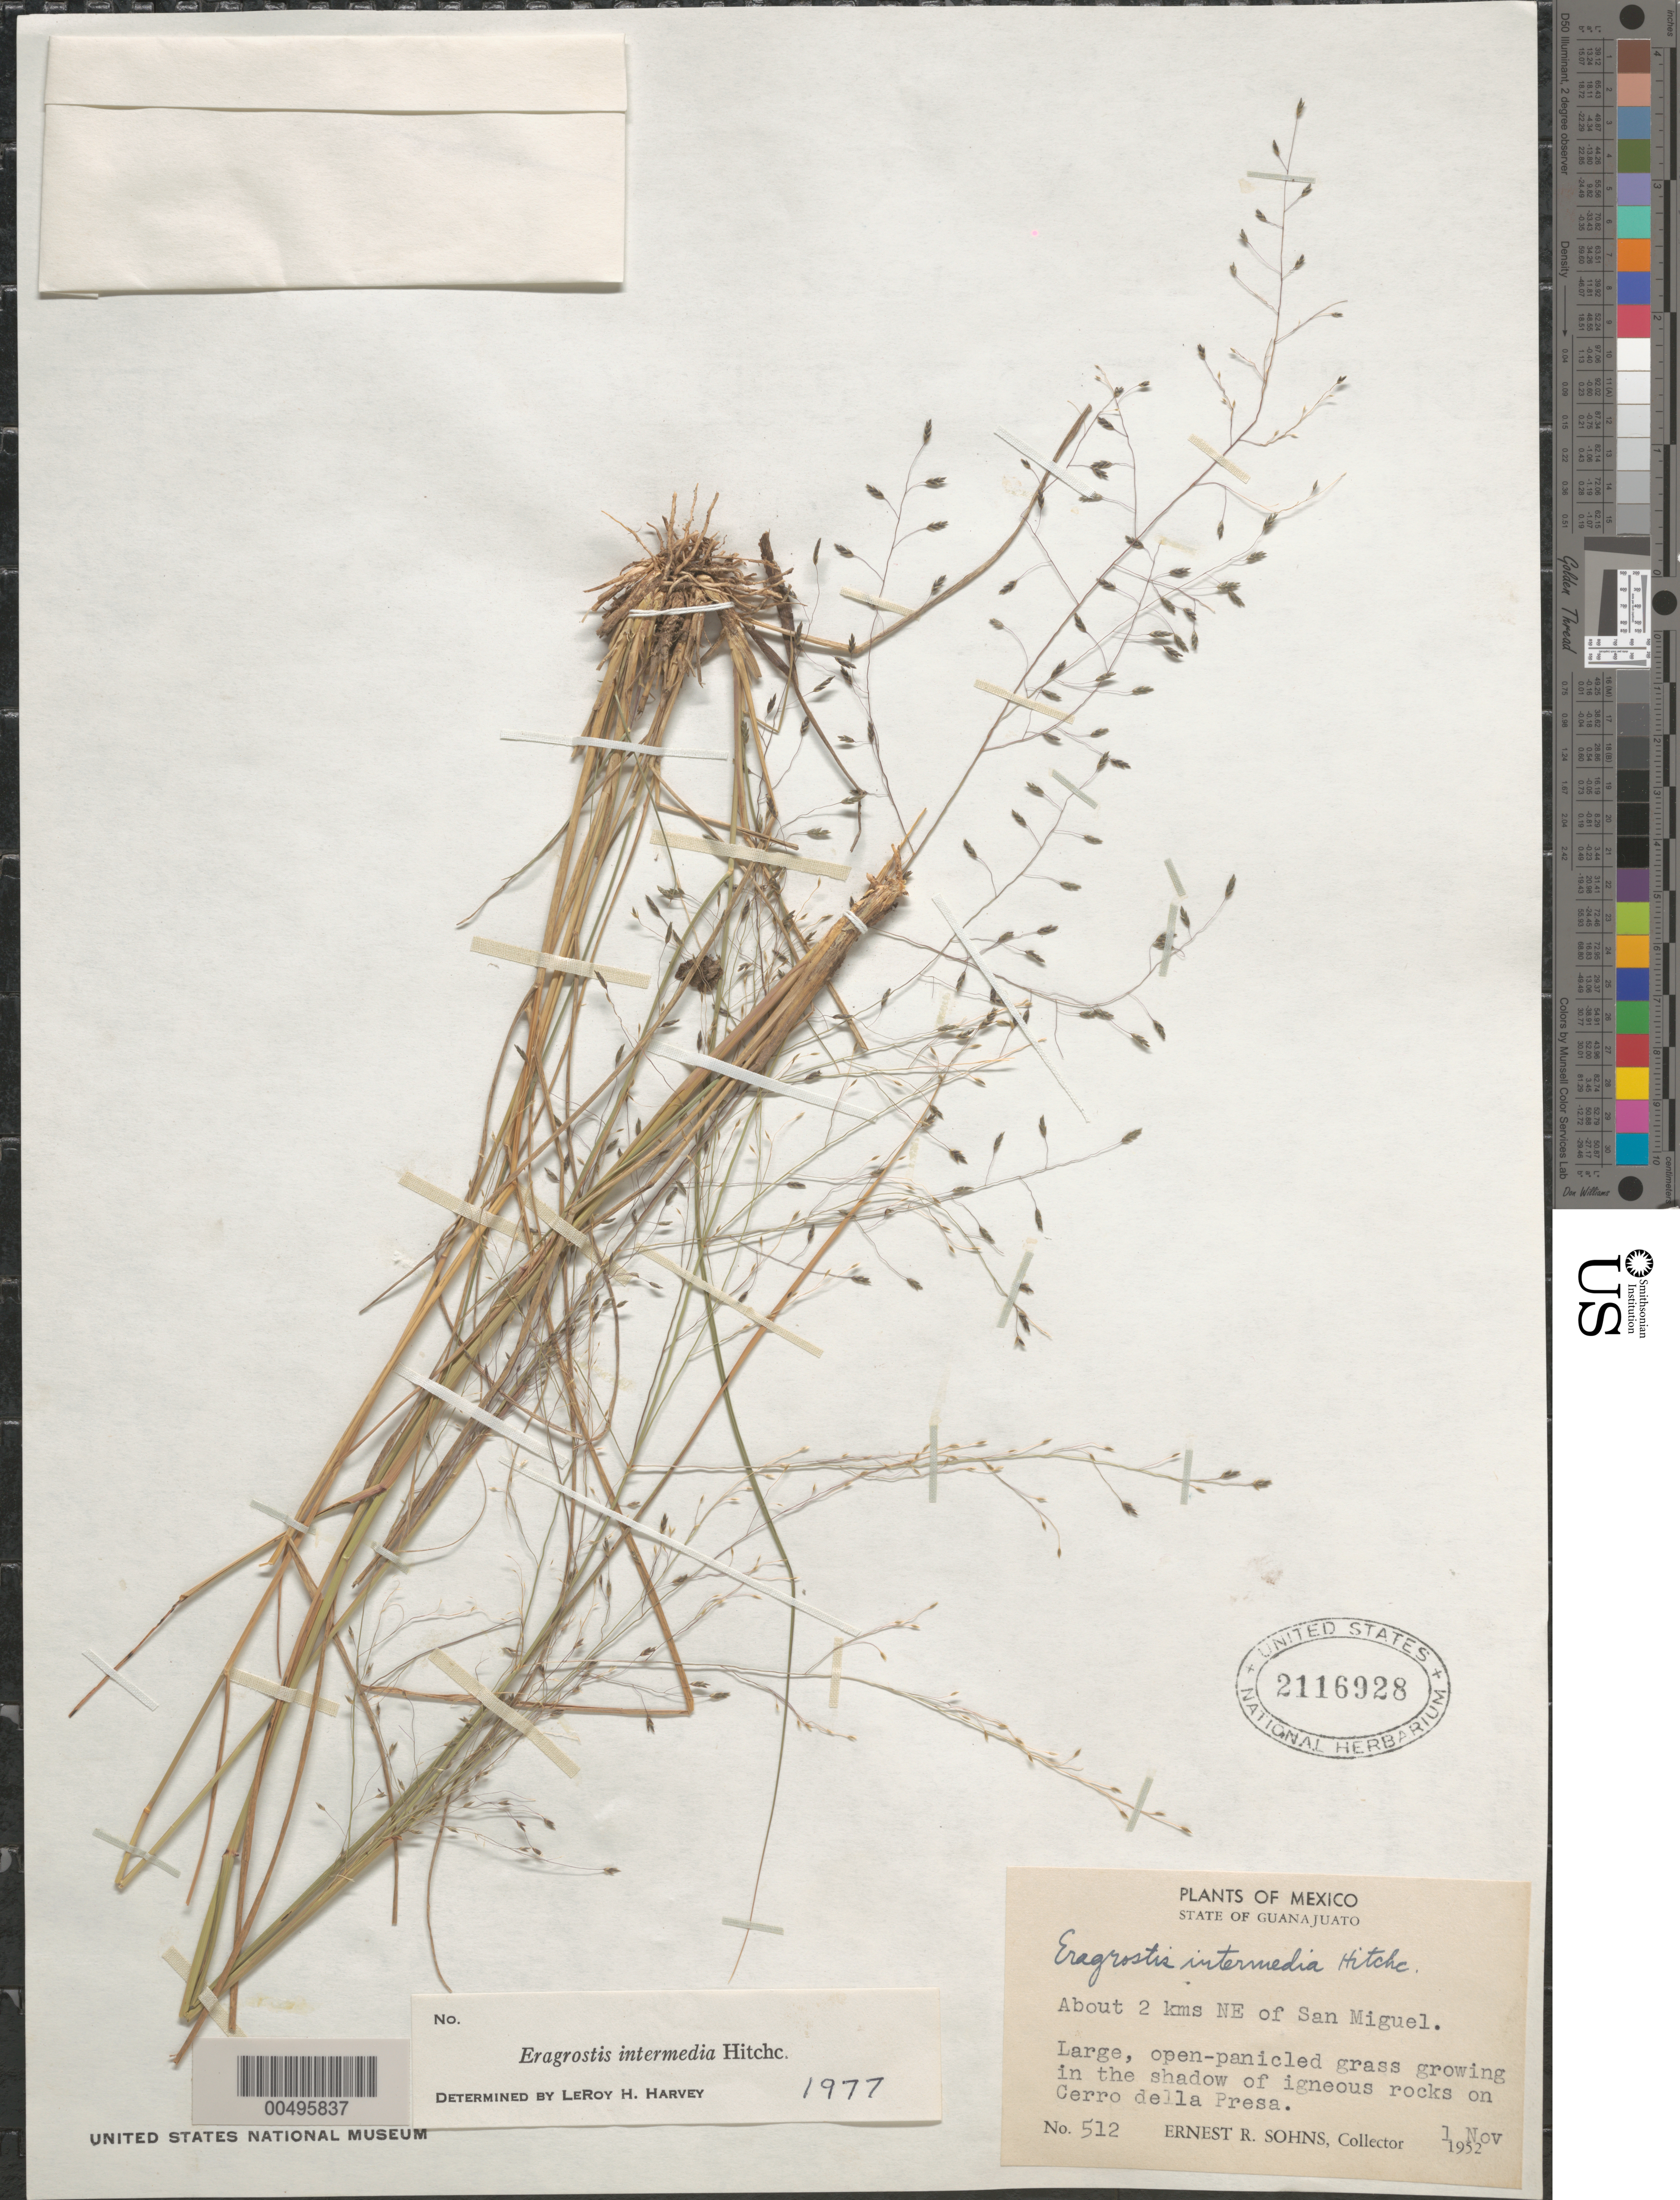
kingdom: Plantae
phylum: Tracheophyta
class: Liliopsida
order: Poales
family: Poaceae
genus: Eragrostis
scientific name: Eragrostis intermedia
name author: Hitchc.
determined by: Harvey, L. H.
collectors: E. R. Sohns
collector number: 512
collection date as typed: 1 Nov 1952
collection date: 1952-11-01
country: Mexico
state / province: Guanajuato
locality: About 2 km NE of San Miguel, on Cerro de La Presa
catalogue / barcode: US 2116928